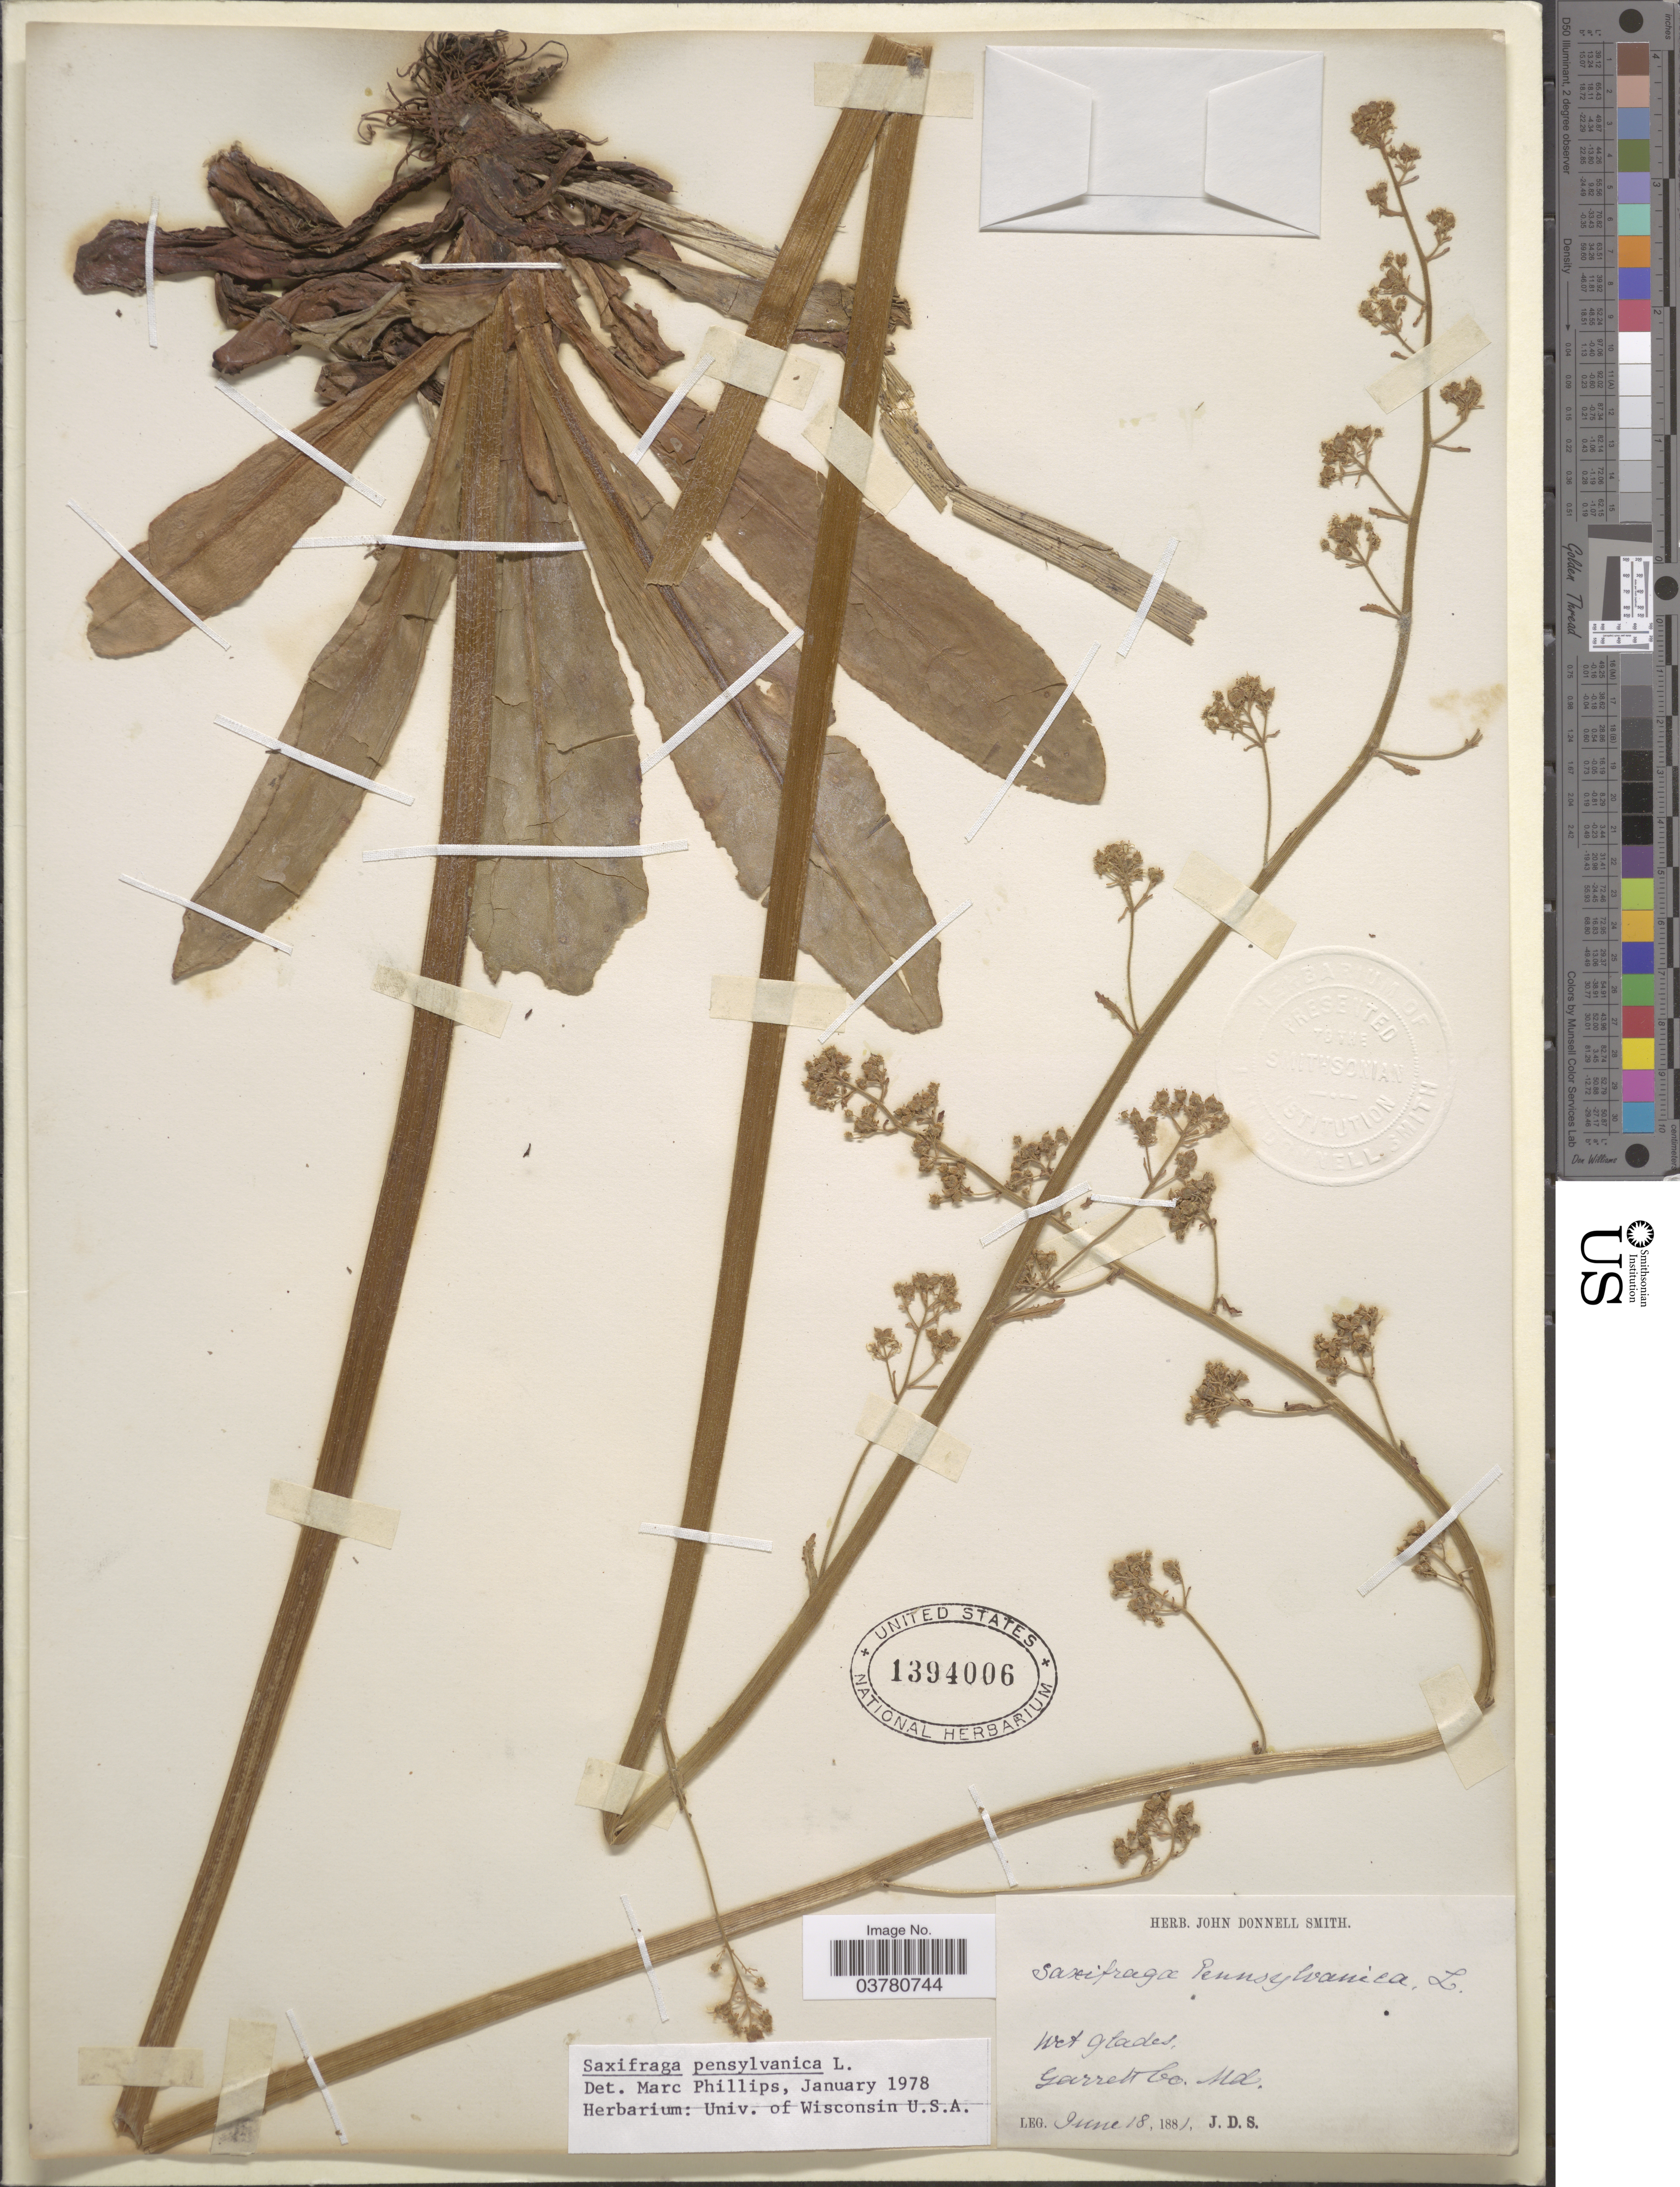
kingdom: Plantae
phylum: Tracheophyta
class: Magnoliopsida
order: Saxifragales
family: Saxifragaceae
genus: Micranthes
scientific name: Micranthes pensylvanica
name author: (L.) Haw.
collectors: J. Donnell Smith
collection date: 1881-06-18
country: United States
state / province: Maryland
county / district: Garrett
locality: Garrett Co.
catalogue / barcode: US 1394006